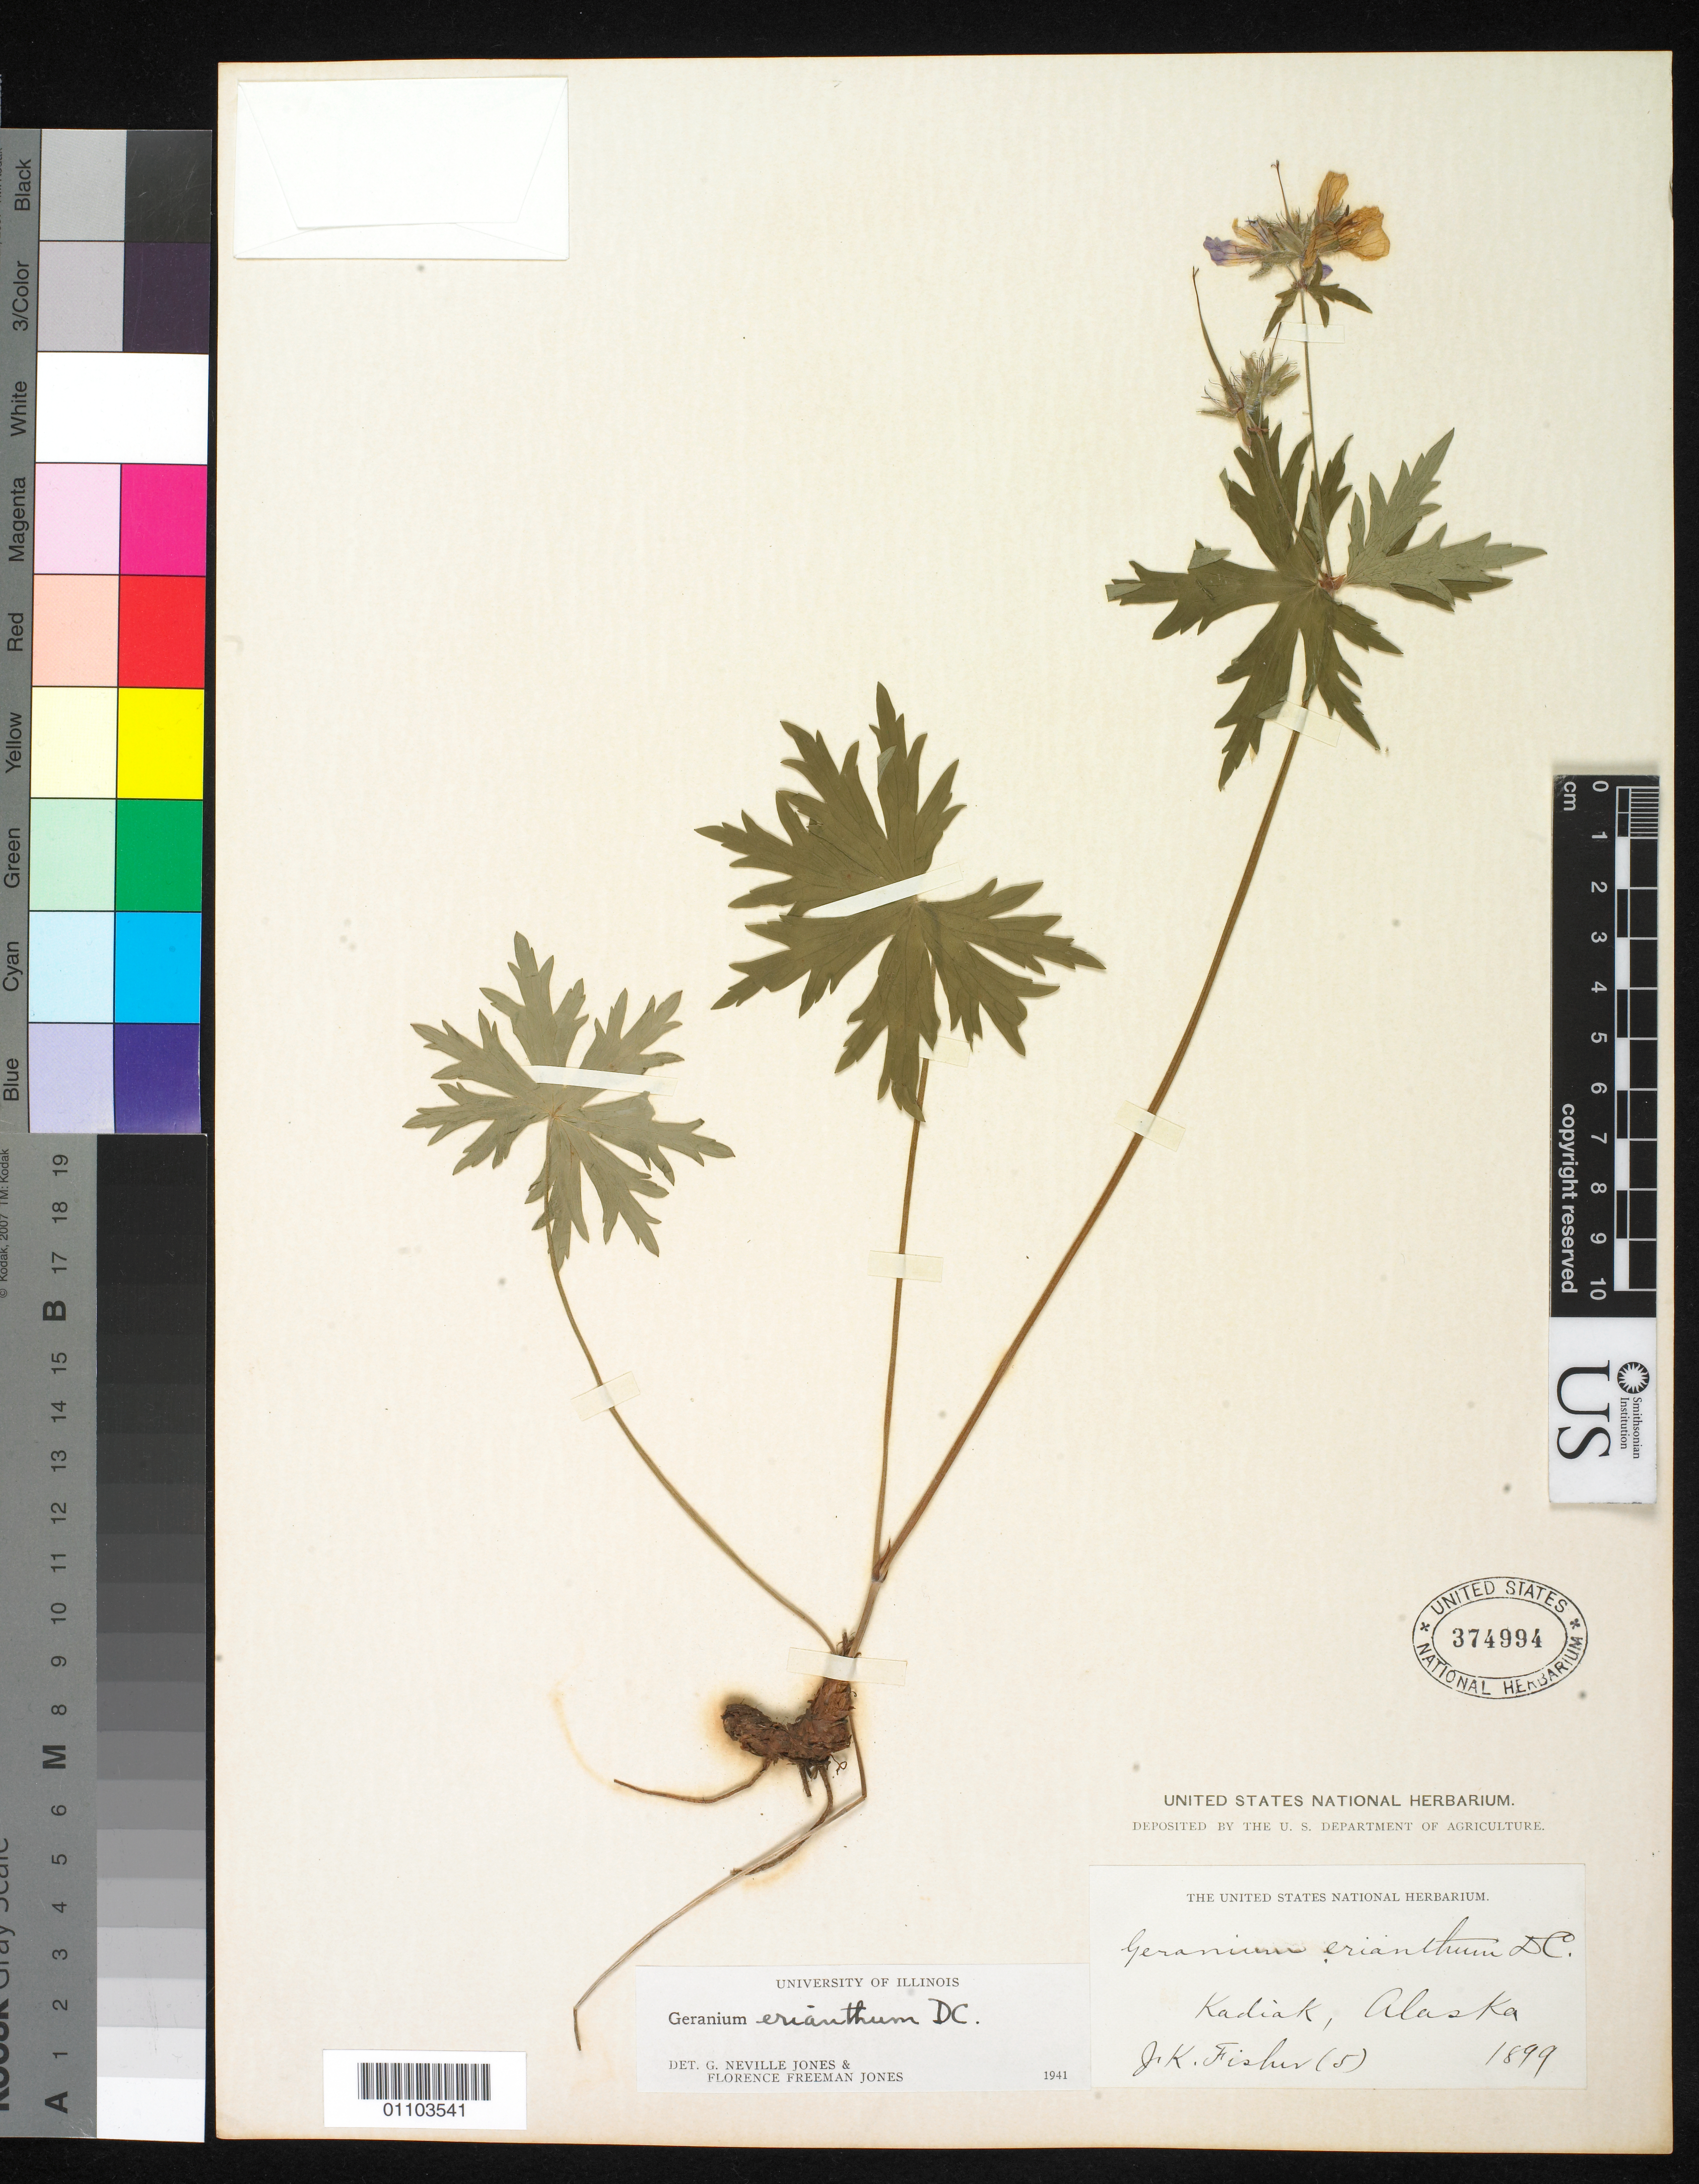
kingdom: Plantae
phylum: Tracheophyta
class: Magnoliopsida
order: Geraniales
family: Geraniaceae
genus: Geranium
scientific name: Geranium erianthum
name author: DC.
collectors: W. J. Fisher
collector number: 5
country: United States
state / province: Alaska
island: Kodiak I.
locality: Kodiak (Kadiak, Kadyak)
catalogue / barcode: US 374994